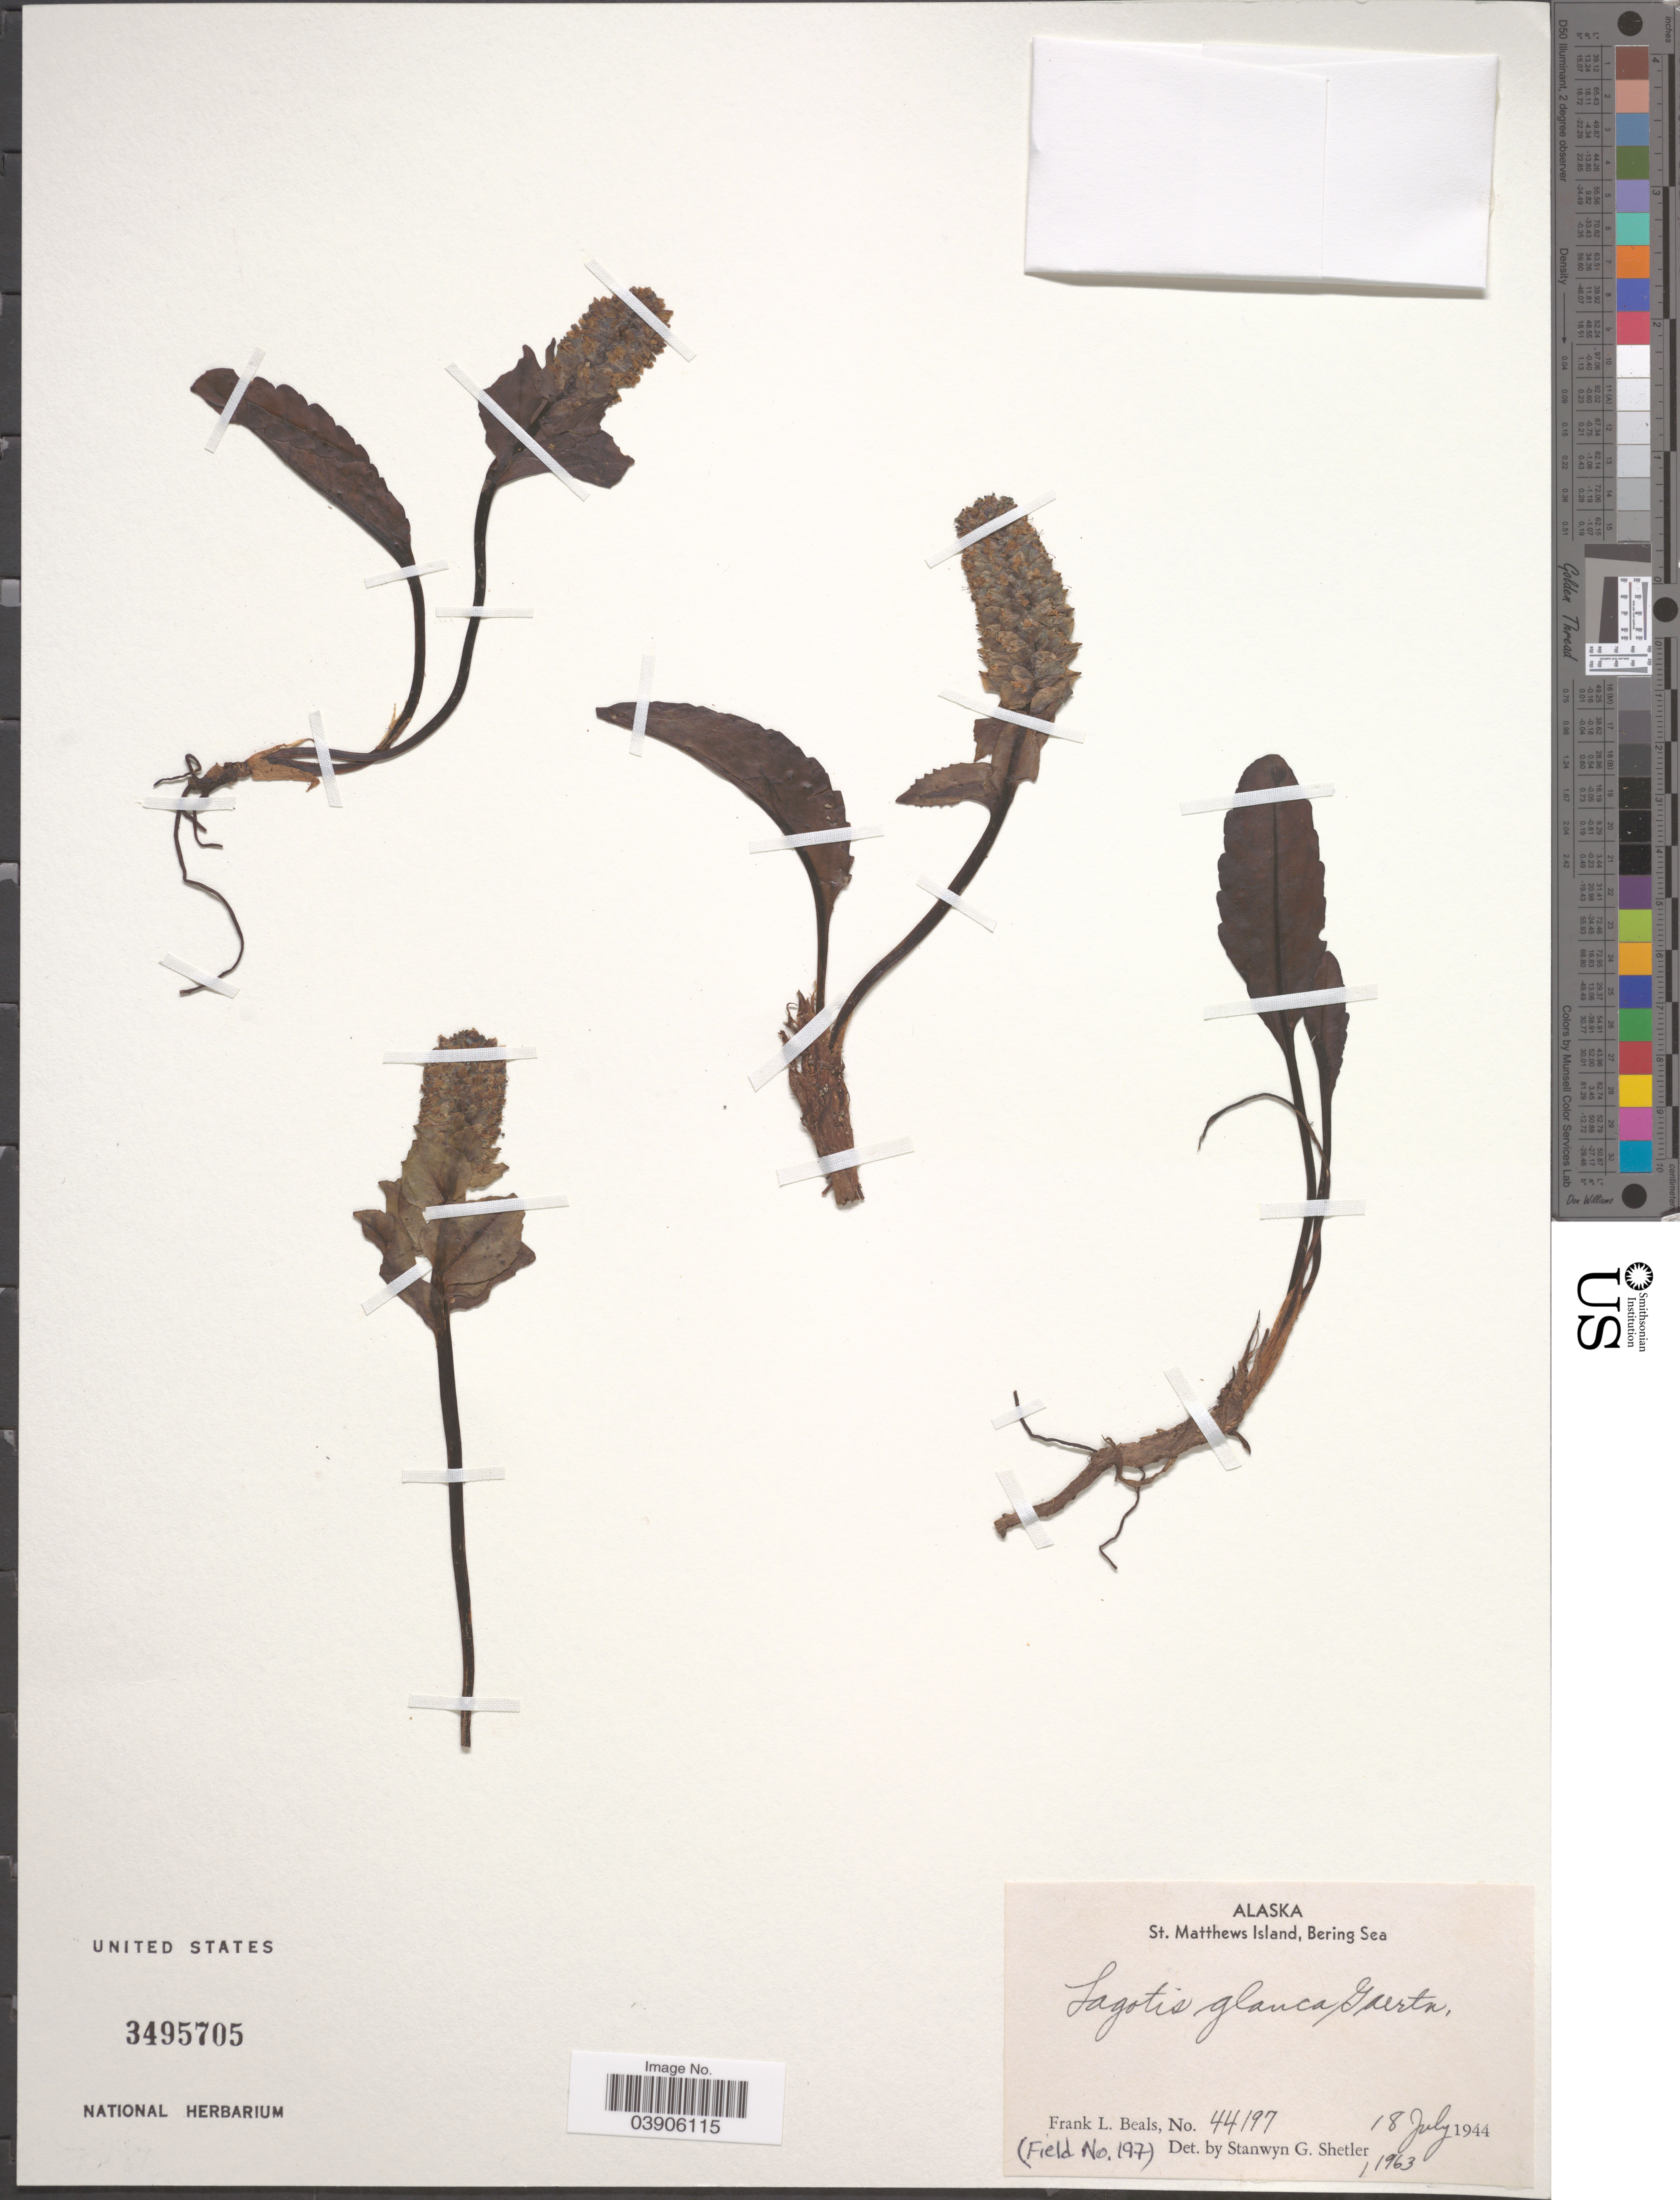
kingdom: Plantae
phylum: Tracheophyta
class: Magnoliopsida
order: Lamiales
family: Plantaginaceae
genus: Lagotis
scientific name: Lagotis glauca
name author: Gaertn.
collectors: F. Beals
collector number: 44197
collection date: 1944-07-18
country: United States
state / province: Alaska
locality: St. Matthews Island, Bering Sea.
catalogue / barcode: US 3495705